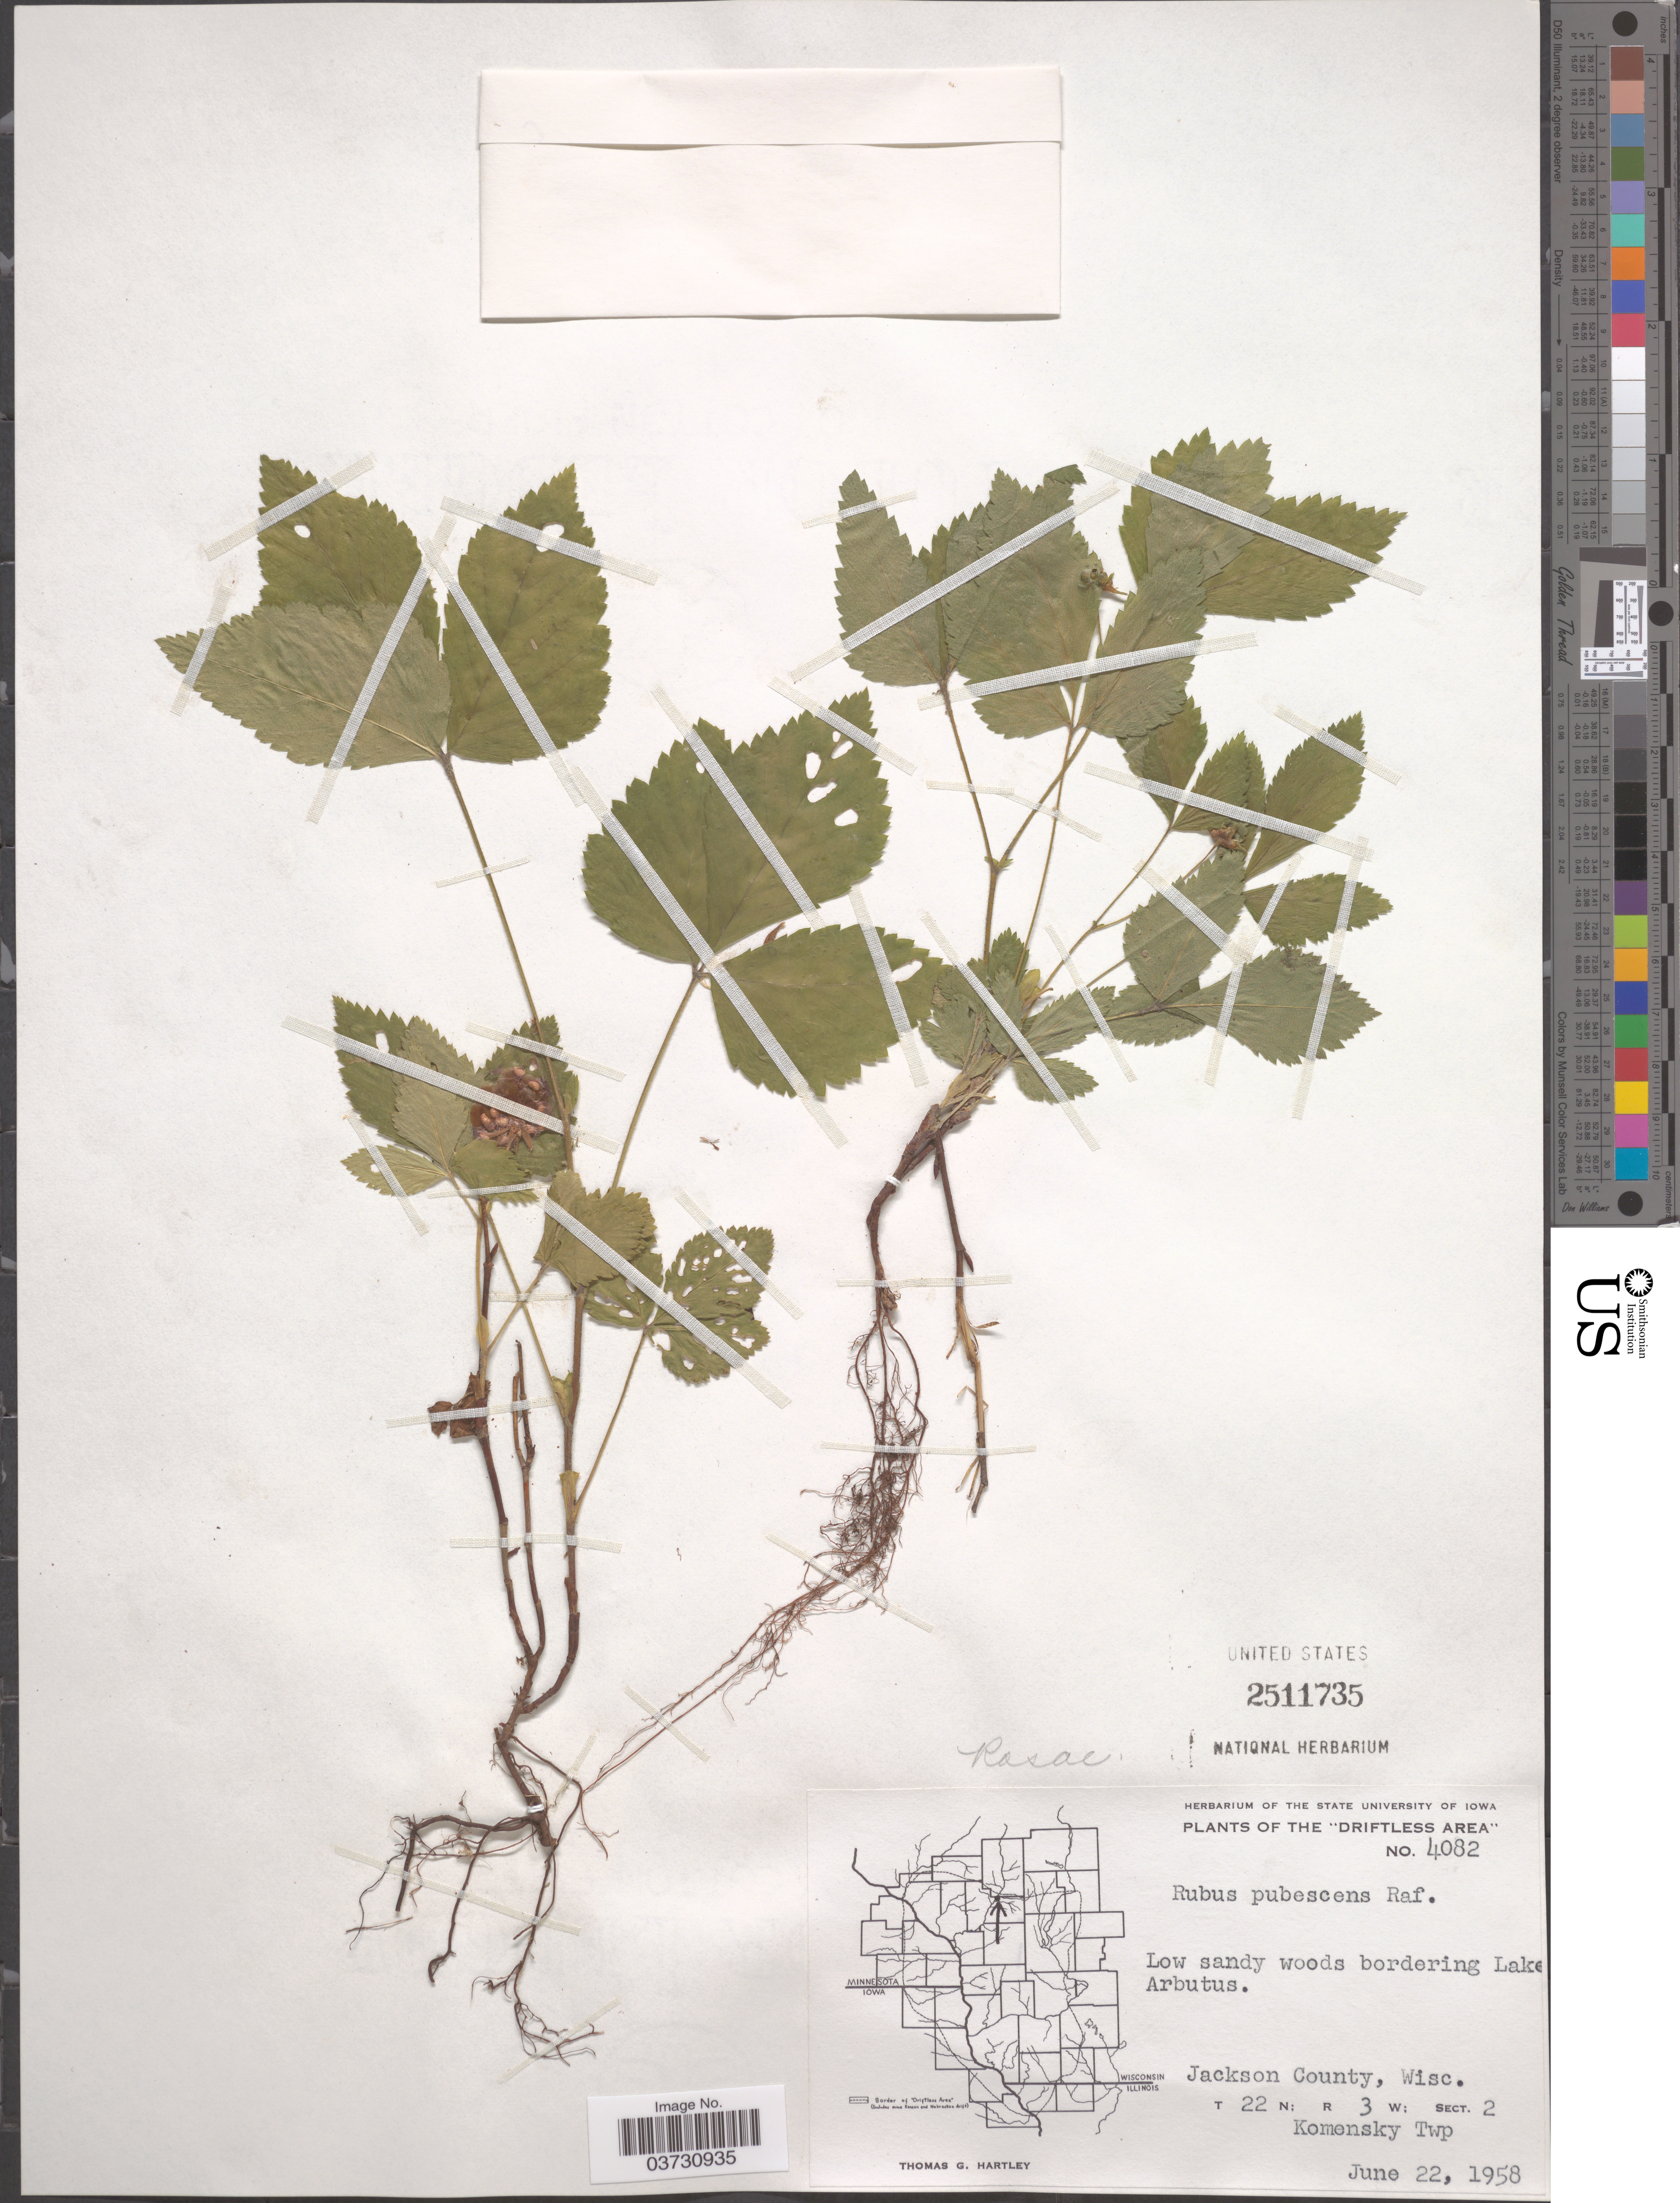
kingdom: Plantae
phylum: Tracheophyta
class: Magnoliopsida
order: Rosales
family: Rosaceae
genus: Rubus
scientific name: Rubus pubescens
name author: Raf.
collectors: T. G. Hartley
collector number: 4082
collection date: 1958-06-22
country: United States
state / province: Wisconsin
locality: Driftless Area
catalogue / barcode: US 2511735